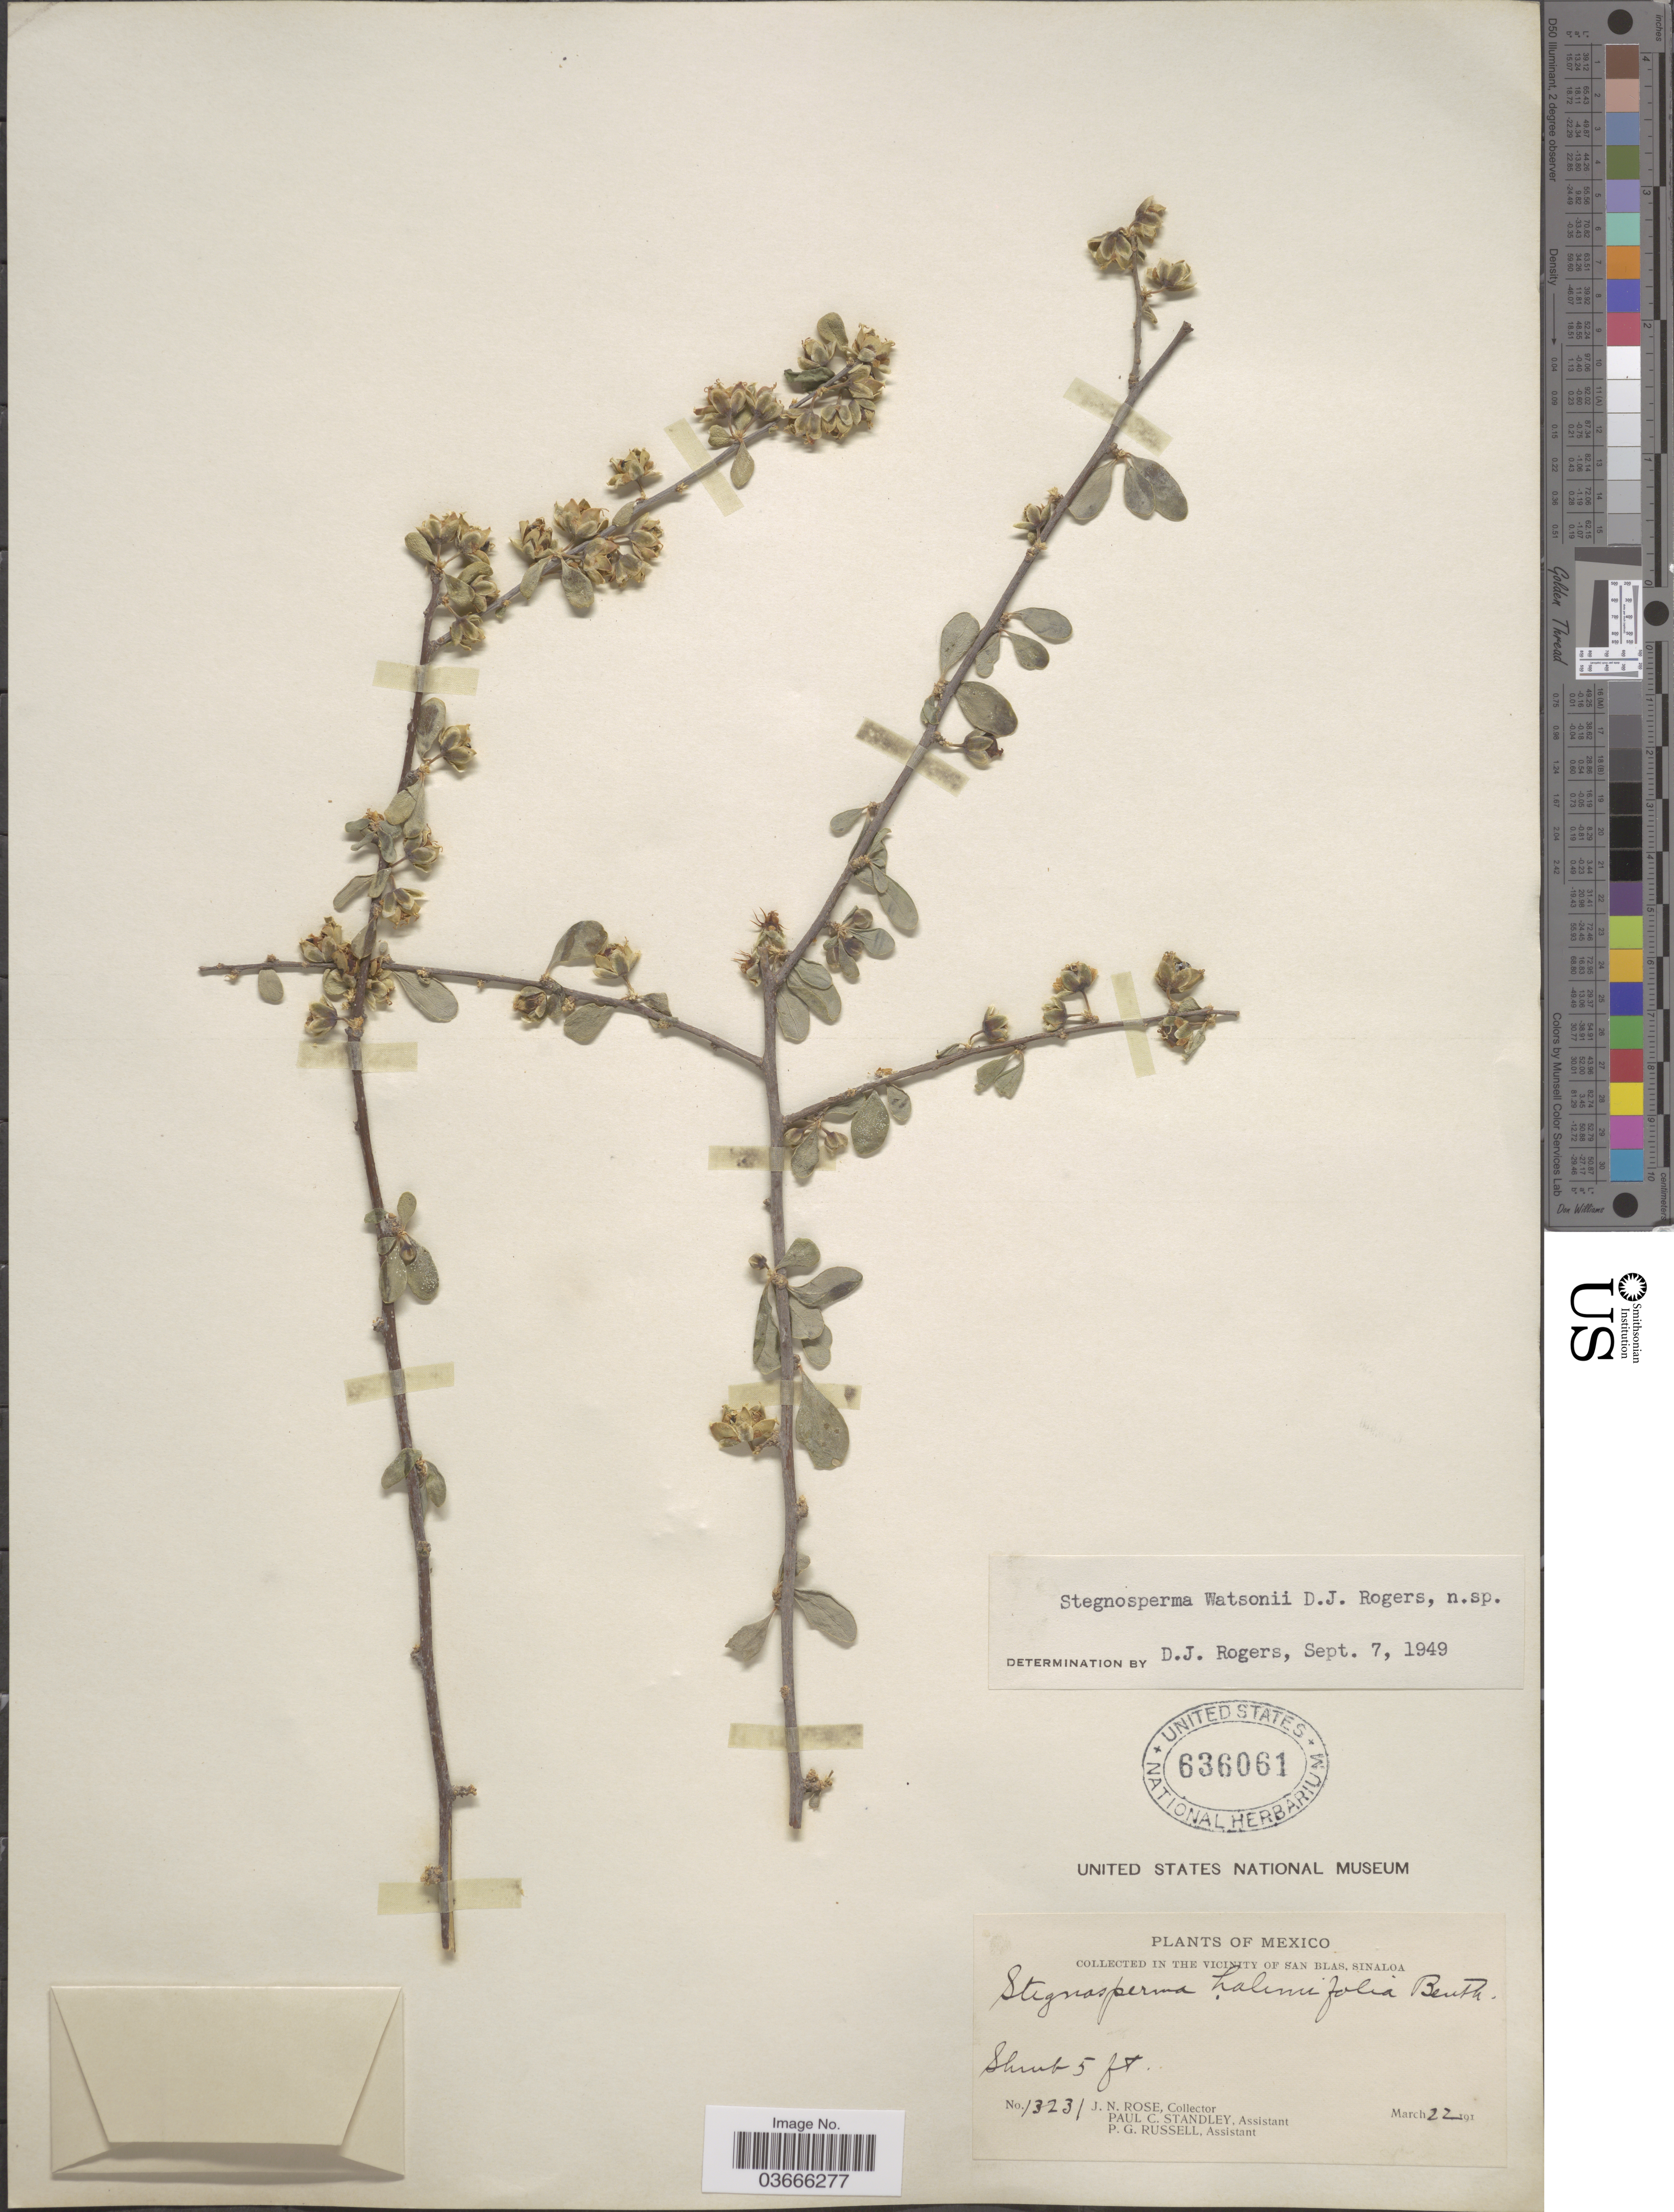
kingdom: Plantae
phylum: Tracheophyta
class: Magnoliopsida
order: Caryophyllales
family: Stegnospermataceae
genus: Stegnosperma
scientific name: Stegnosperma watsonii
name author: D.J. Rogers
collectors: J. N. Rose, P. C. Standley & P. G. Russell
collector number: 13231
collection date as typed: March 22 191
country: Mexico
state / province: Sinaloa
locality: In the vicinity of San Blas.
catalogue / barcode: US 636061